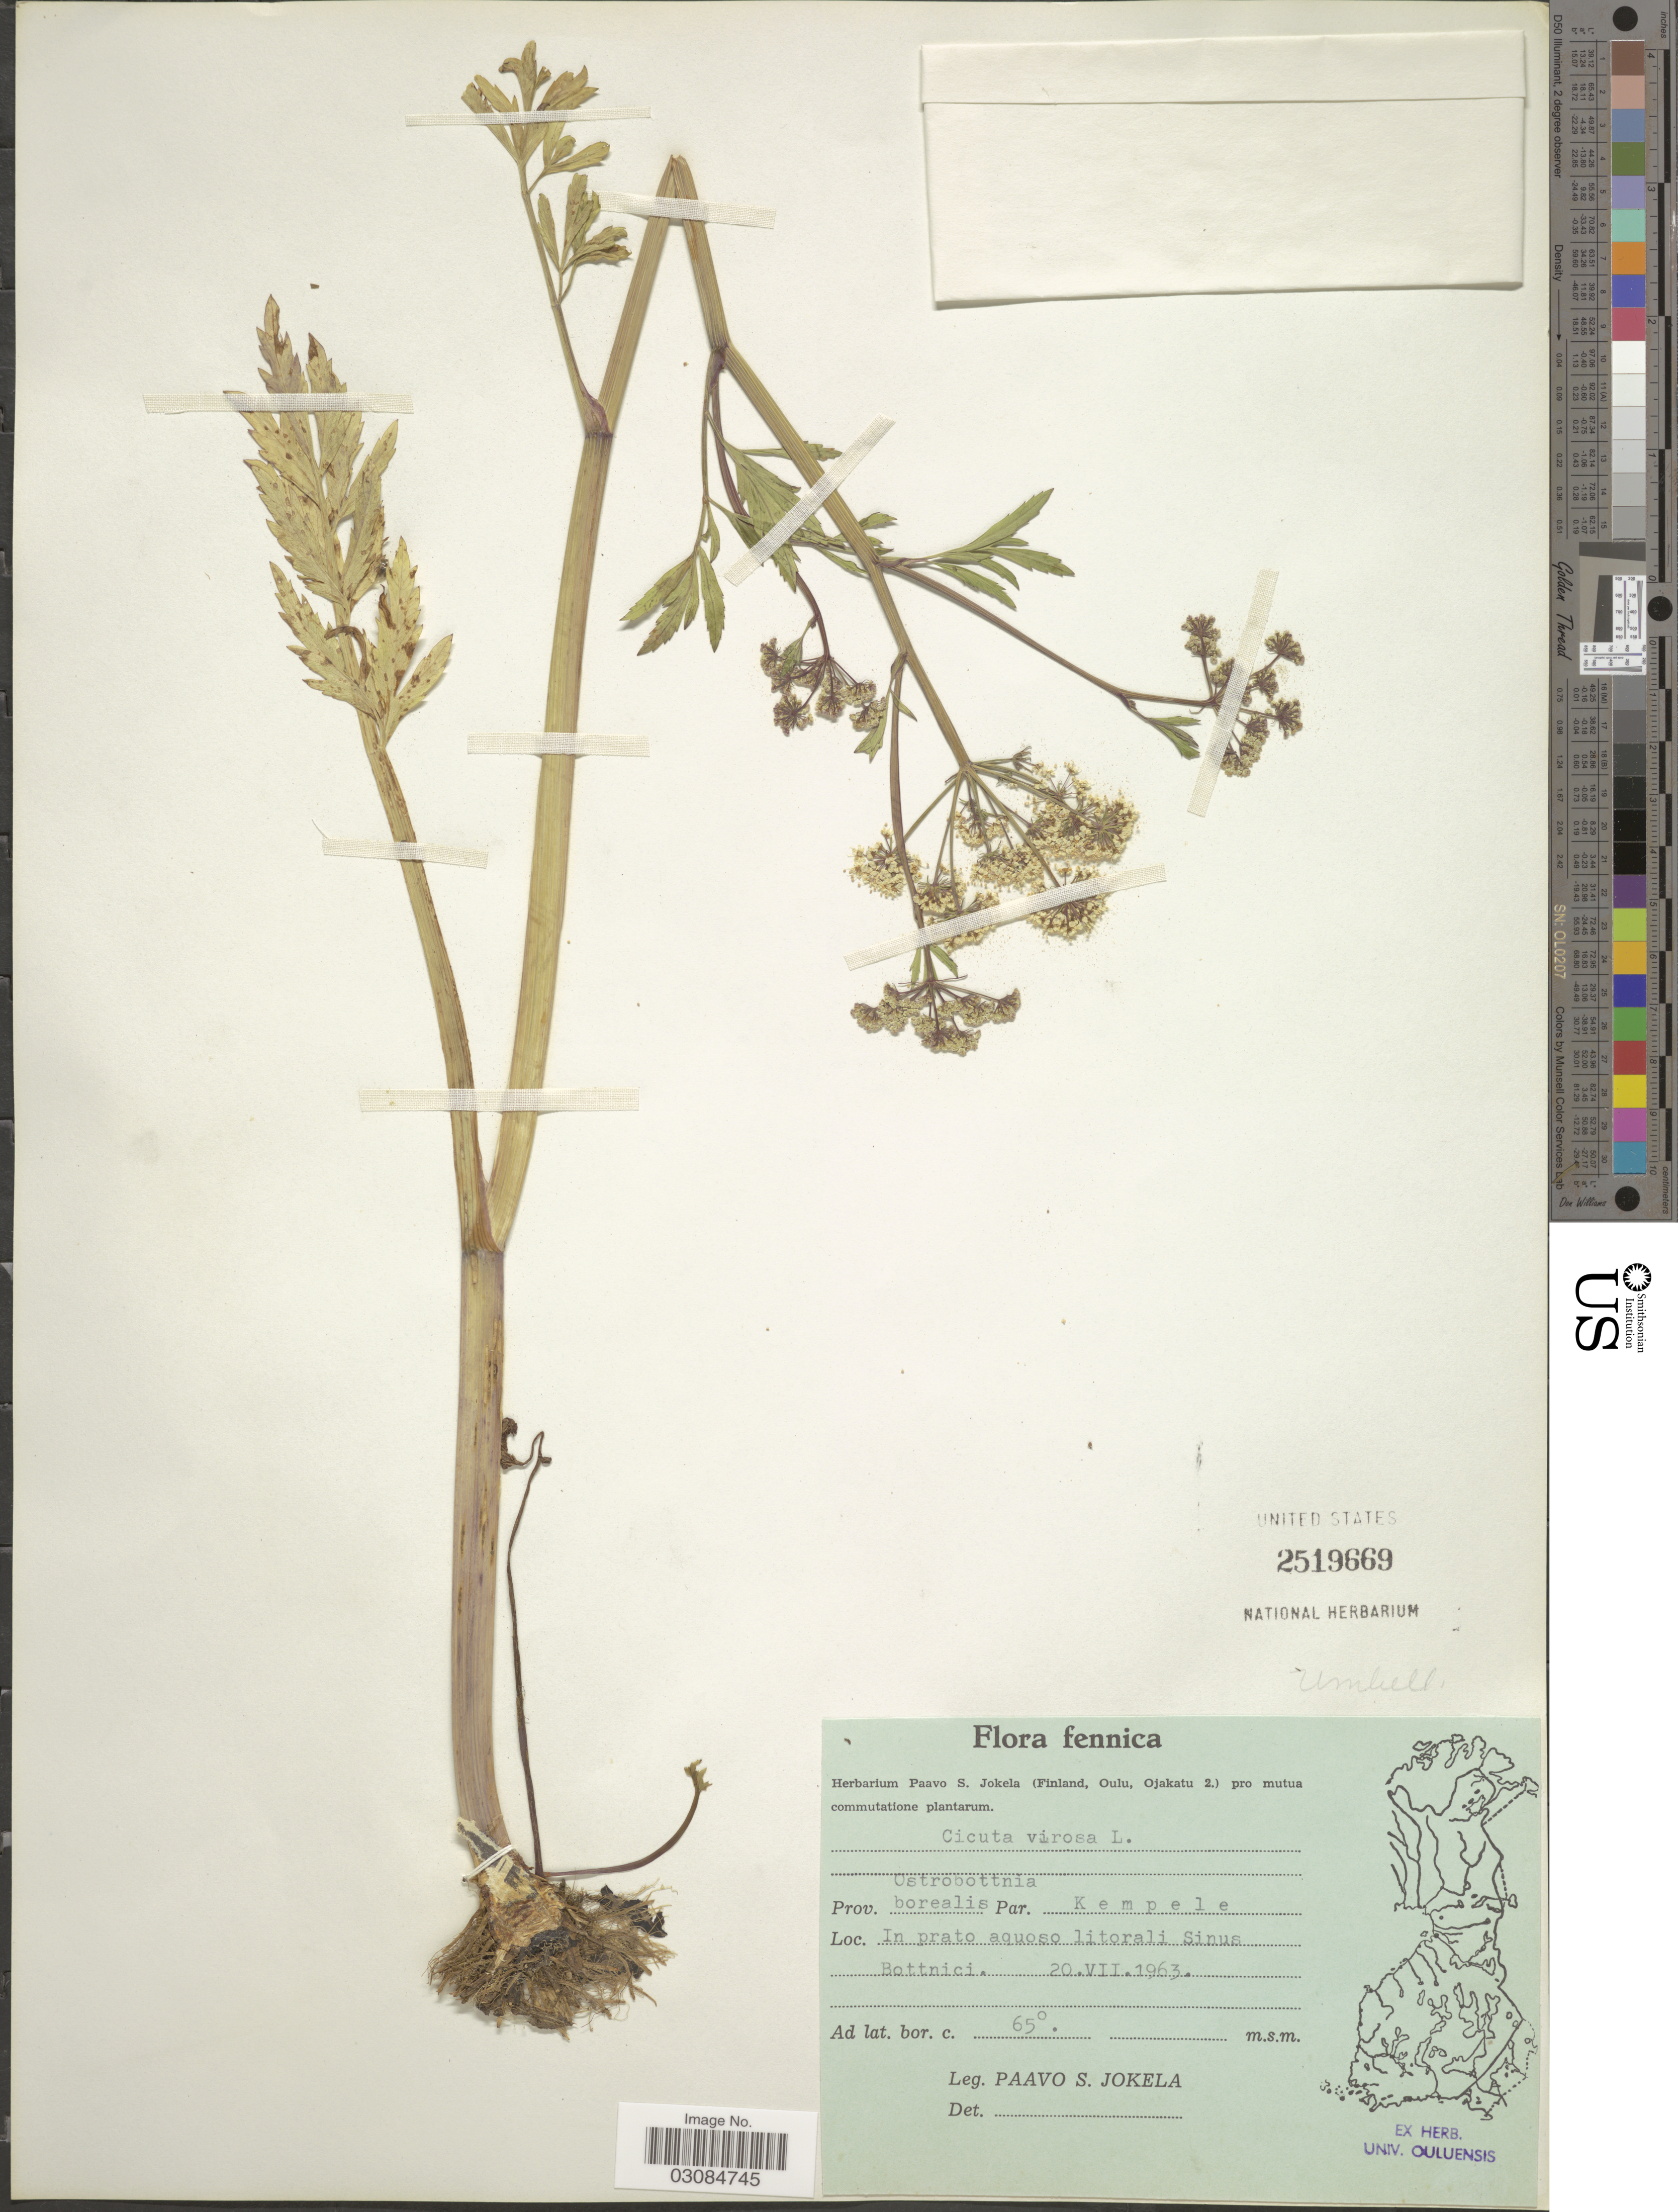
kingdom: Plantae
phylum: Tracheophyta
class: Magnoliopsida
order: Apiales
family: Apiaceae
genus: Cicuta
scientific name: Cicuta virosa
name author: L.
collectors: P. Jokela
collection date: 1963-07-20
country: Finland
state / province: Pohjanmaa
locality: Fennica. Prov. Ostrobottnia. Par. Kempele, In prato aquoso litorali Sinus Bottnici.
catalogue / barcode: US 2519669